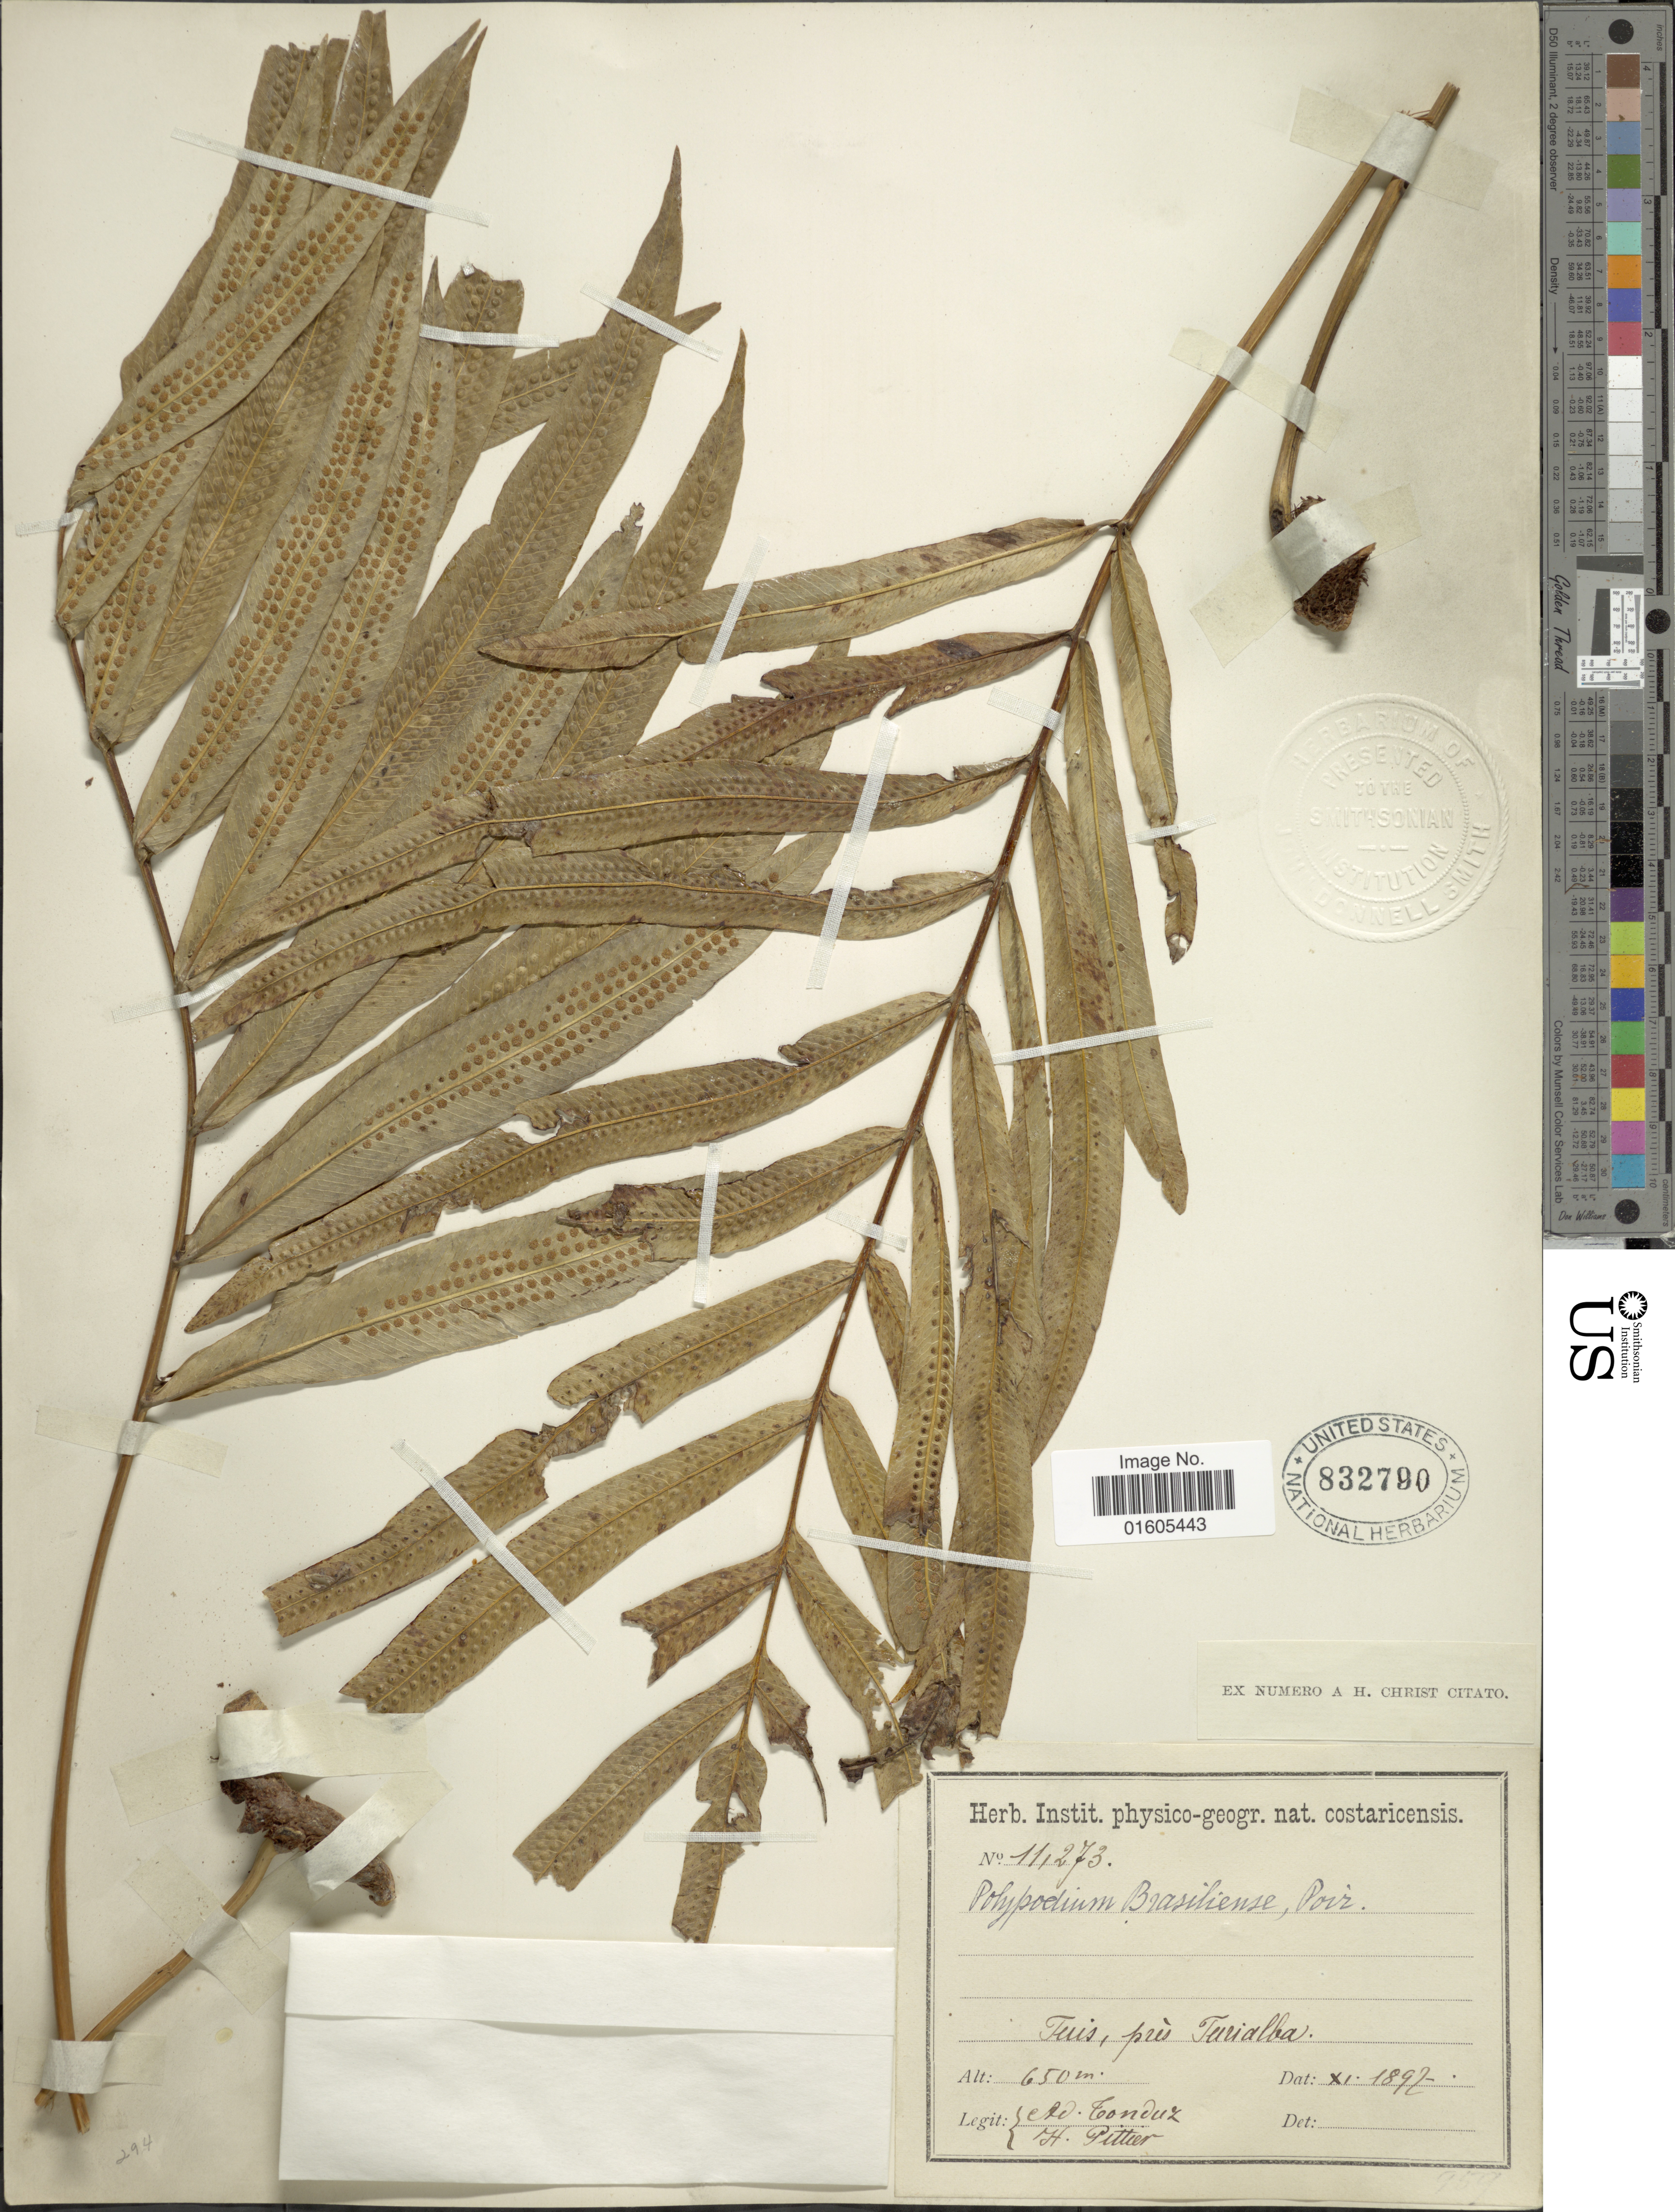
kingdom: Plantae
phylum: Tracheophyta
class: Polypodiopsida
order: Polypodiales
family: Polypodiaceae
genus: Serpocaulon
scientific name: Serpocaulon triseriale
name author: (Sw.) A.R. Sm.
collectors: A. Tonduz & H. F. Pittier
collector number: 11273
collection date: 1897-11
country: Costa Rica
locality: Tuis, près Turrialba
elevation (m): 650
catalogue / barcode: US 832790